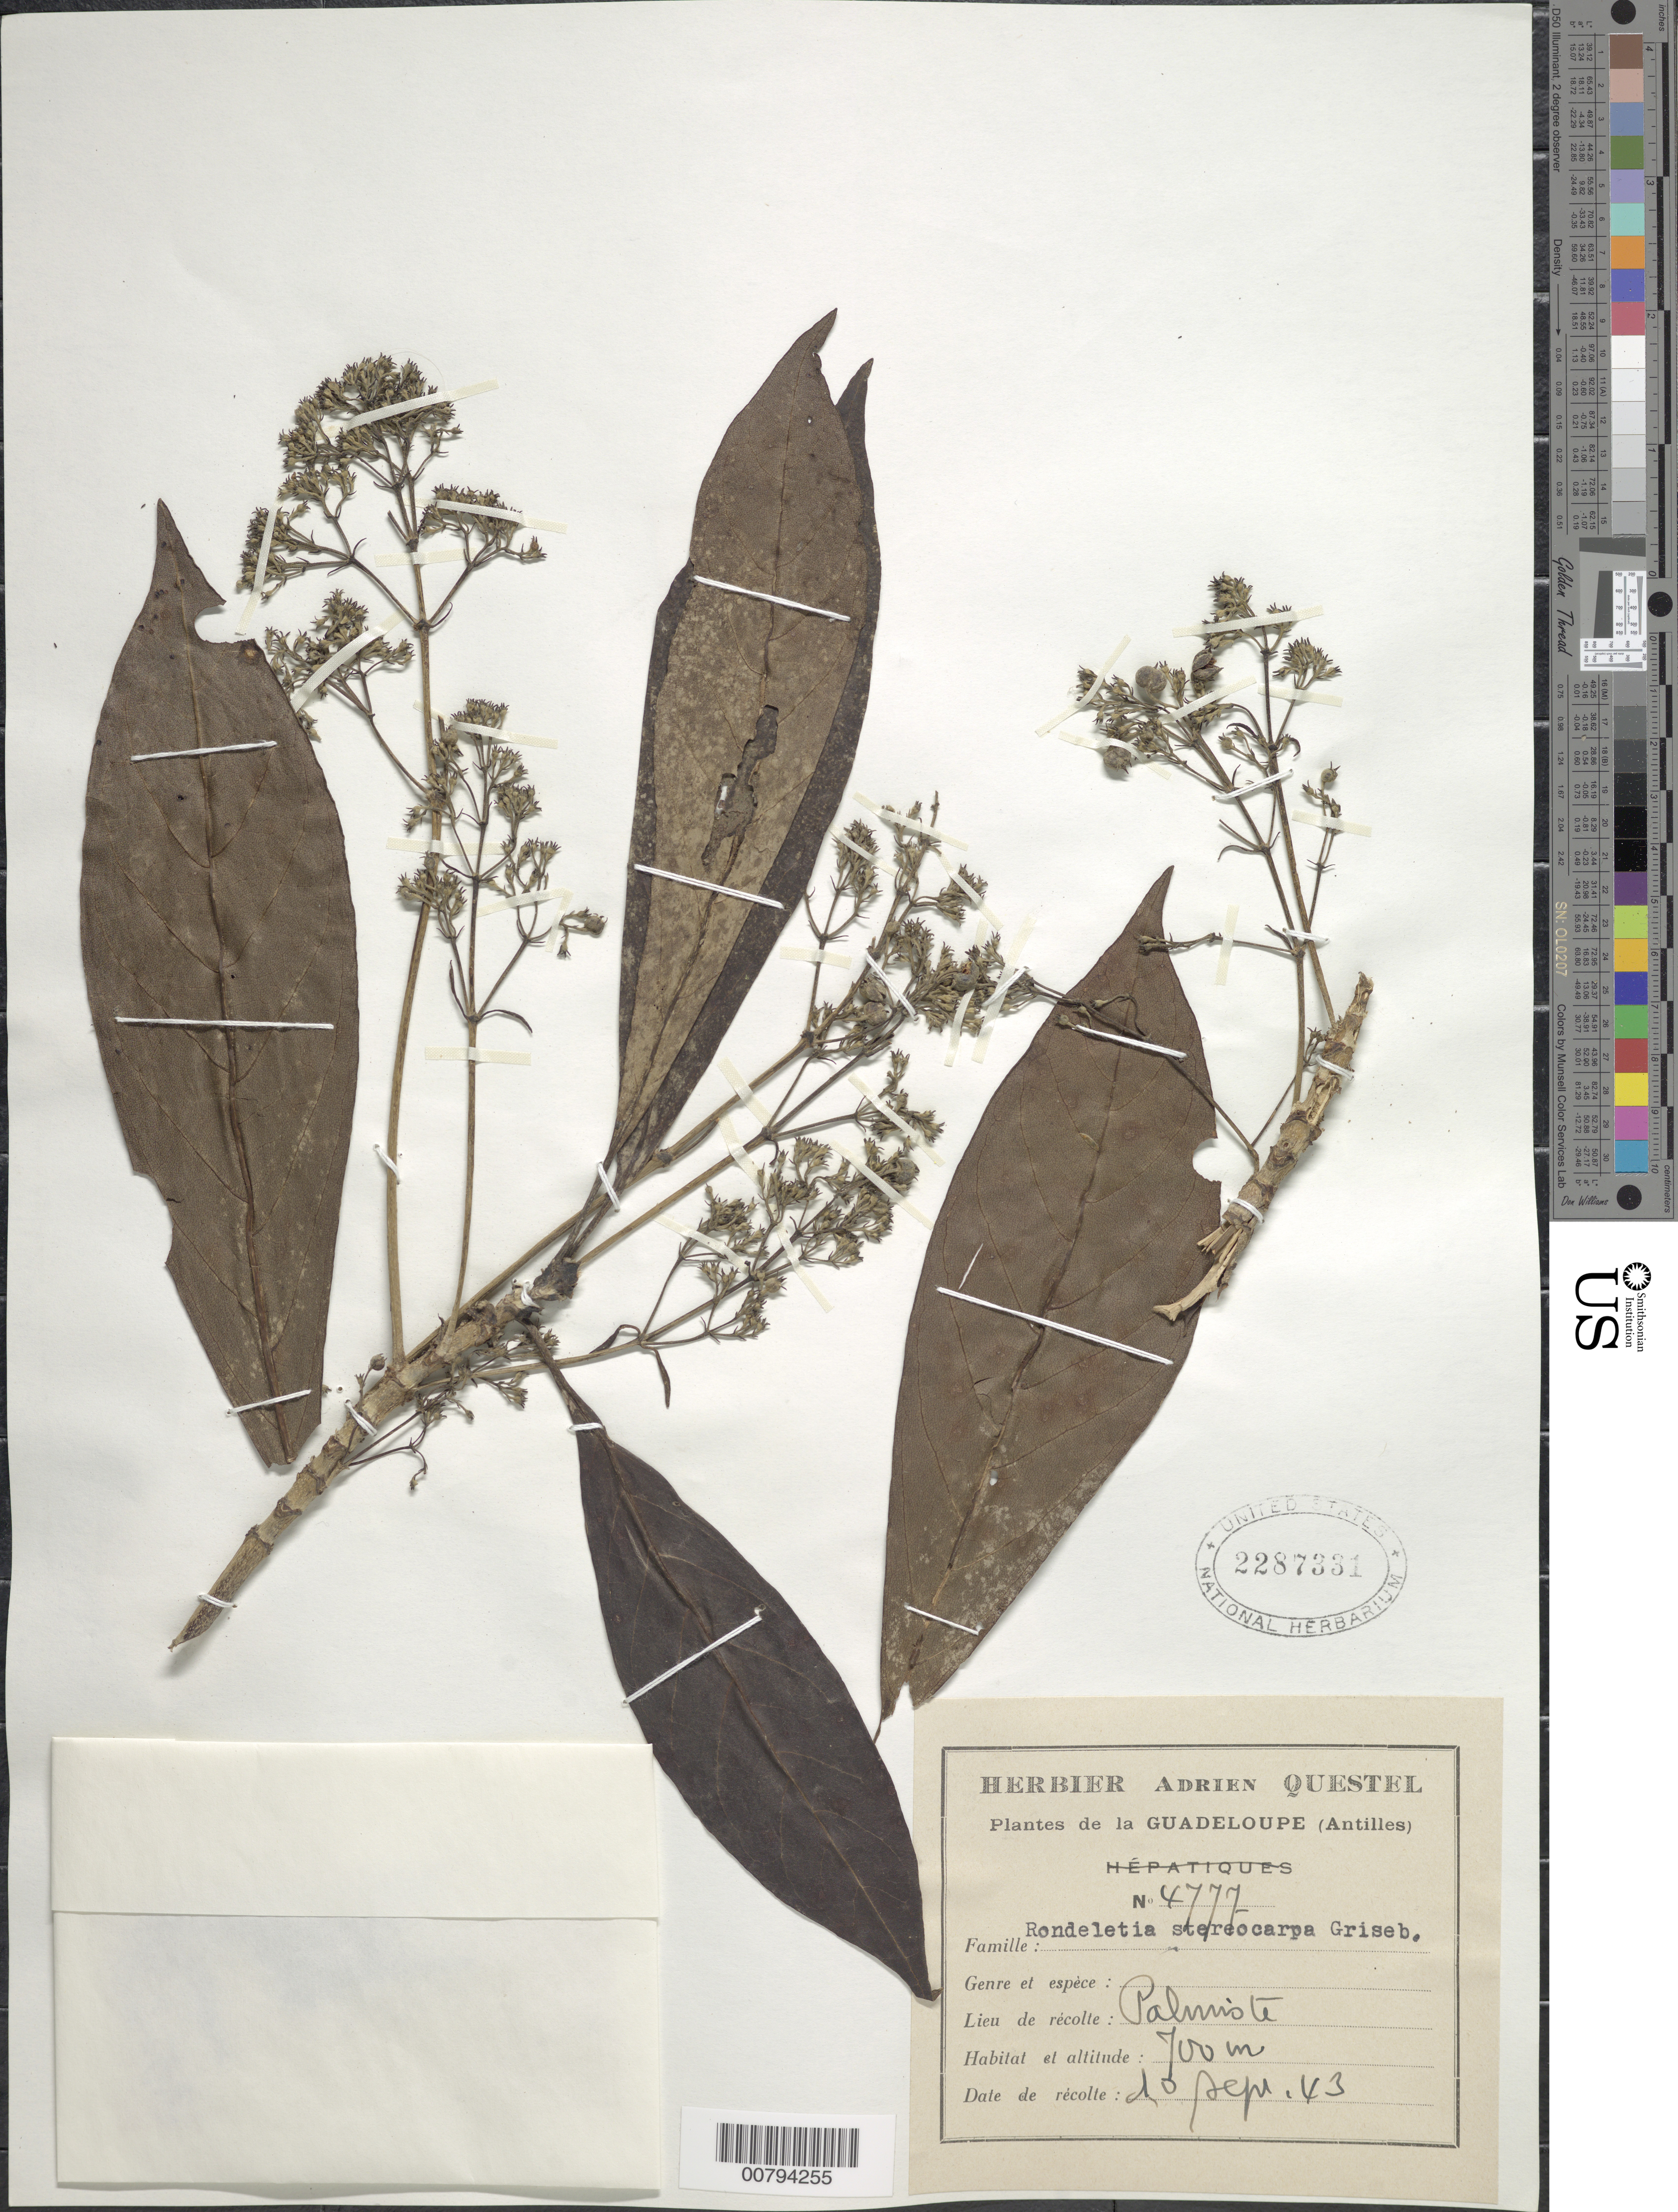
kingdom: Plantae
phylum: Tracheophyta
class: Magnoliopsida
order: Gentianales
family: Rubiaceae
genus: Rondeletia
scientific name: Rondeletia parviflora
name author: Poir.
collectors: A. Questel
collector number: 4777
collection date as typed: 10 Sep 1943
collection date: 1943-09-10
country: Guadeloupe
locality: Palmis te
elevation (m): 700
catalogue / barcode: US 2287331